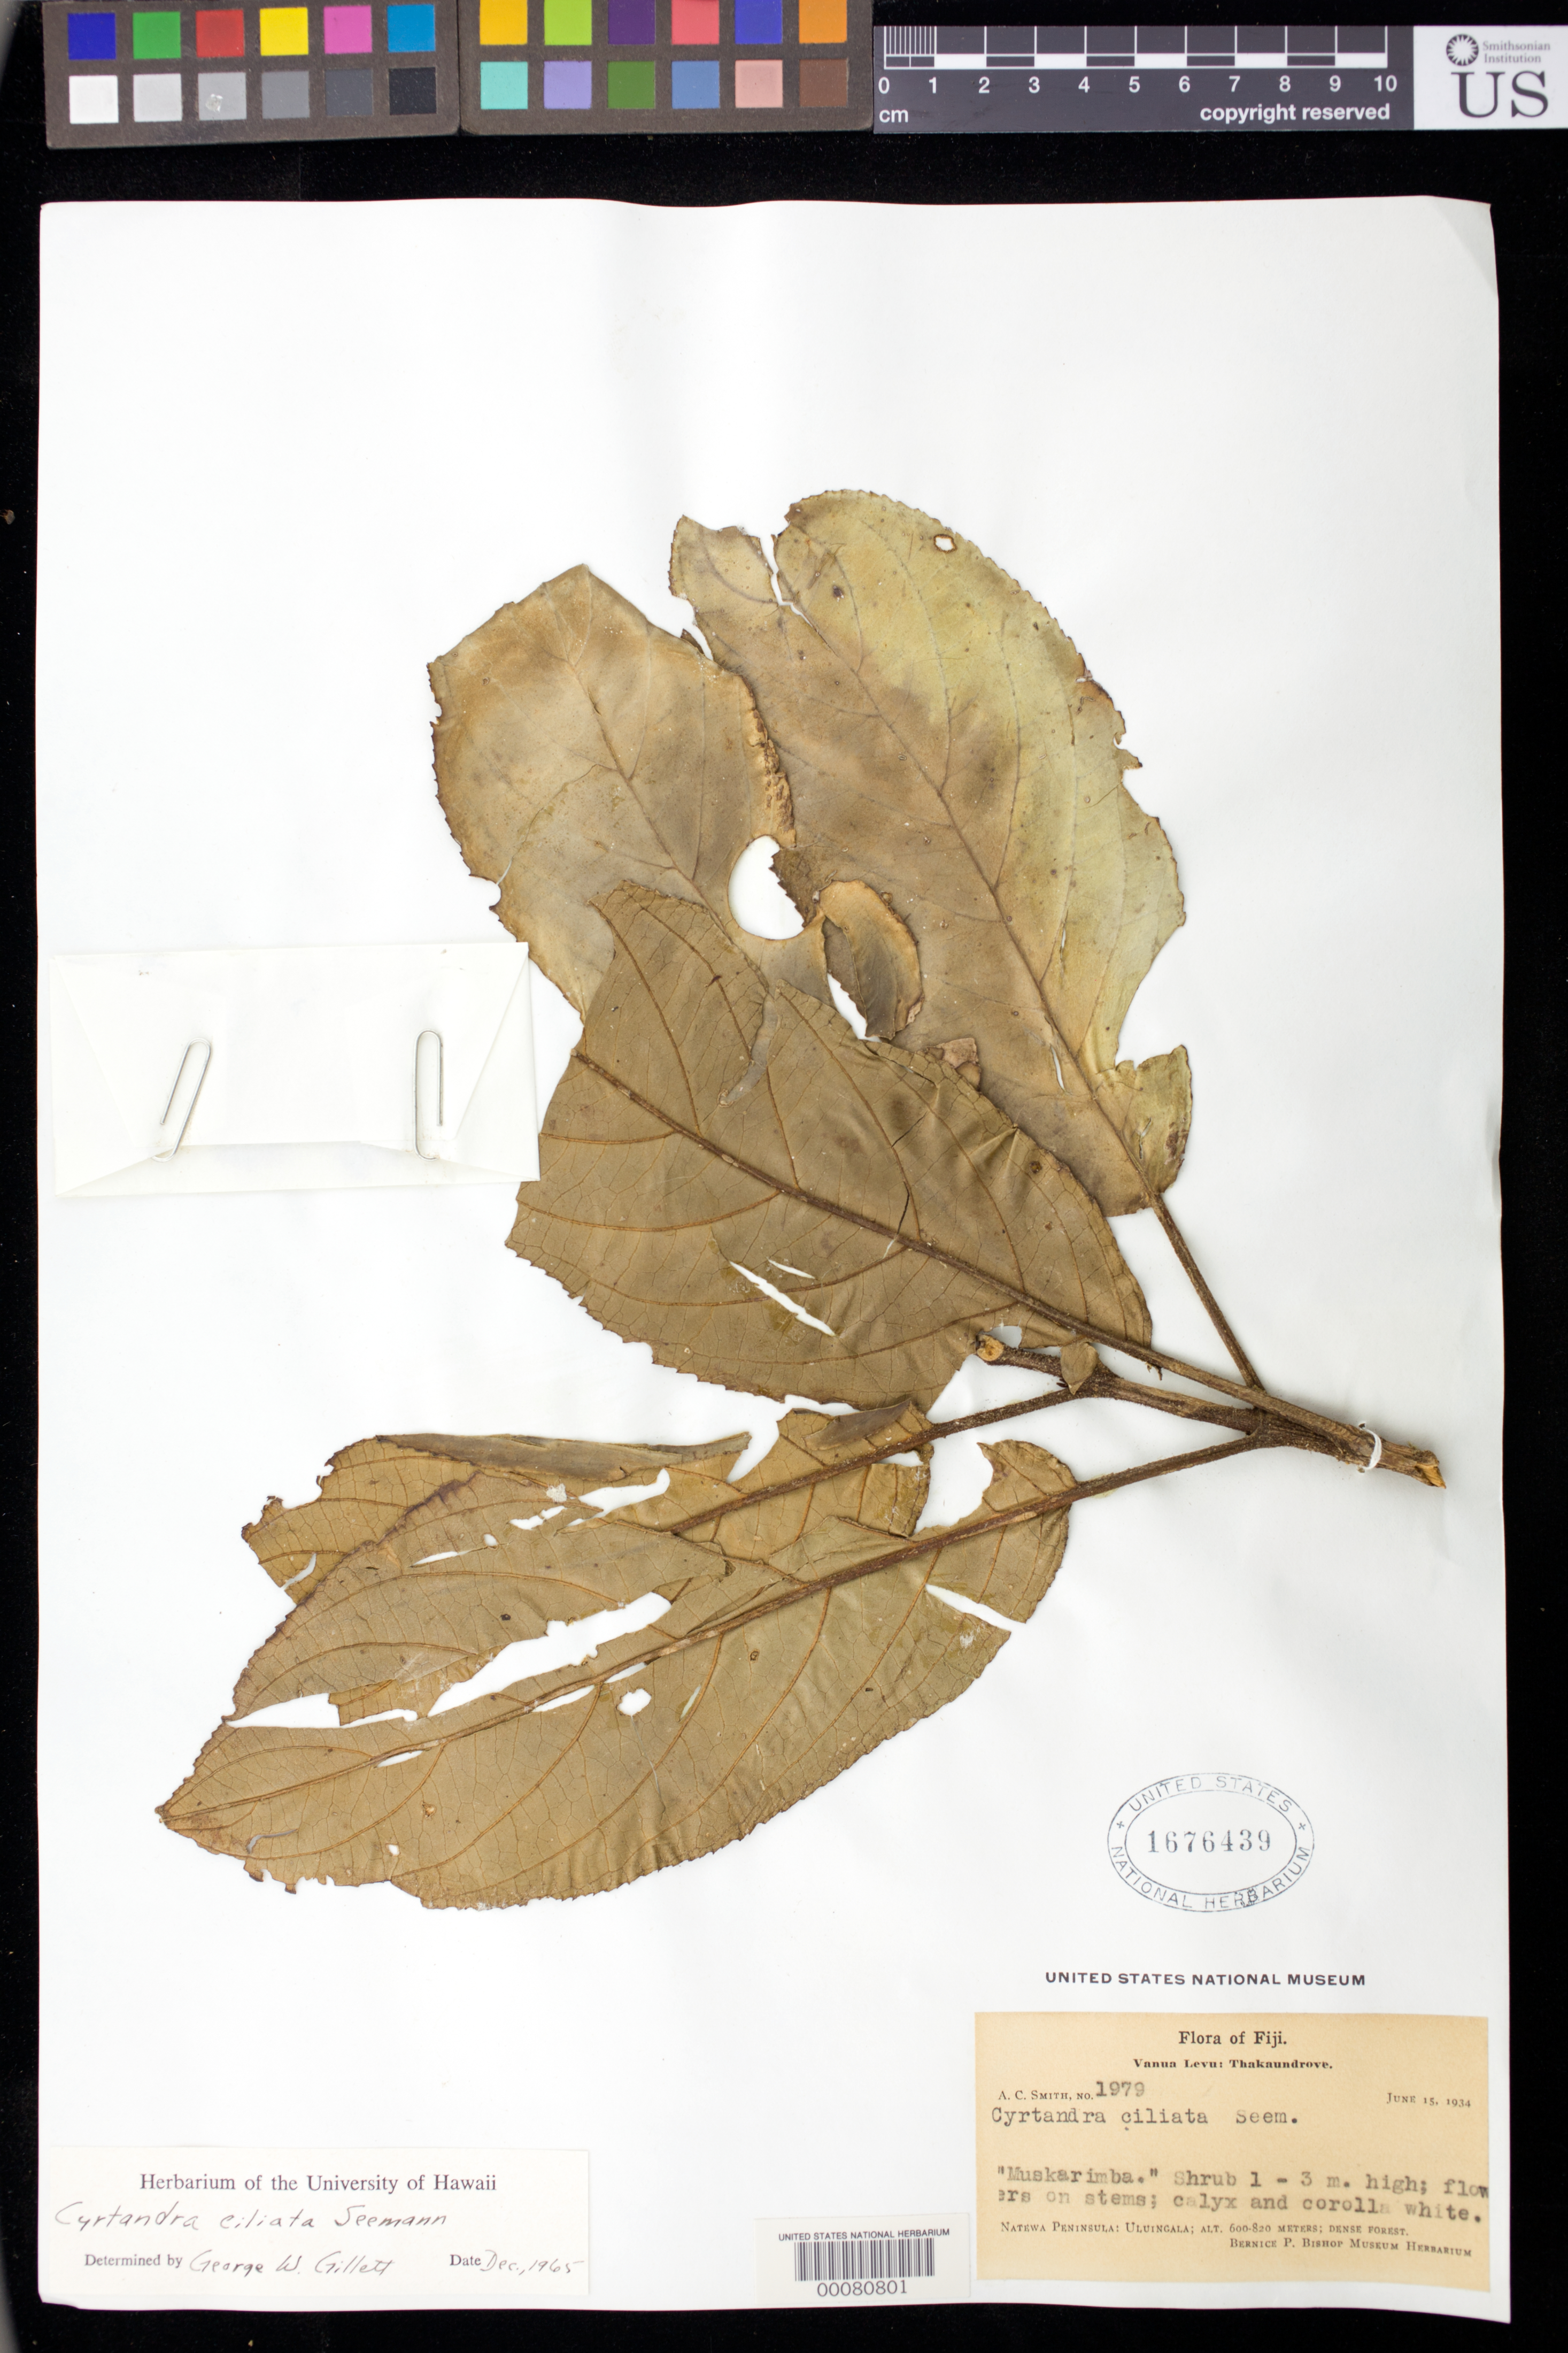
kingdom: Plantae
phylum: Tracheophyta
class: Magnoliopsida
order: Lamiales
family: Gesneriaceae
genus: Cyrtandra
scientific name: Cyrtandra ciliata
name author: Seem.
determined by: Gillett, G. W.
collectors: A. C. Smith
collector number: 1979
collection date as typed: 15 Jun 1934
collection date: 1934-06-15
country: Fiji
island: Vanua Levu I.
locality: Natewa peninsula, uluingala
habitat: Dense forest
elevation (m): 600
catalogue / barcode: US 1676439